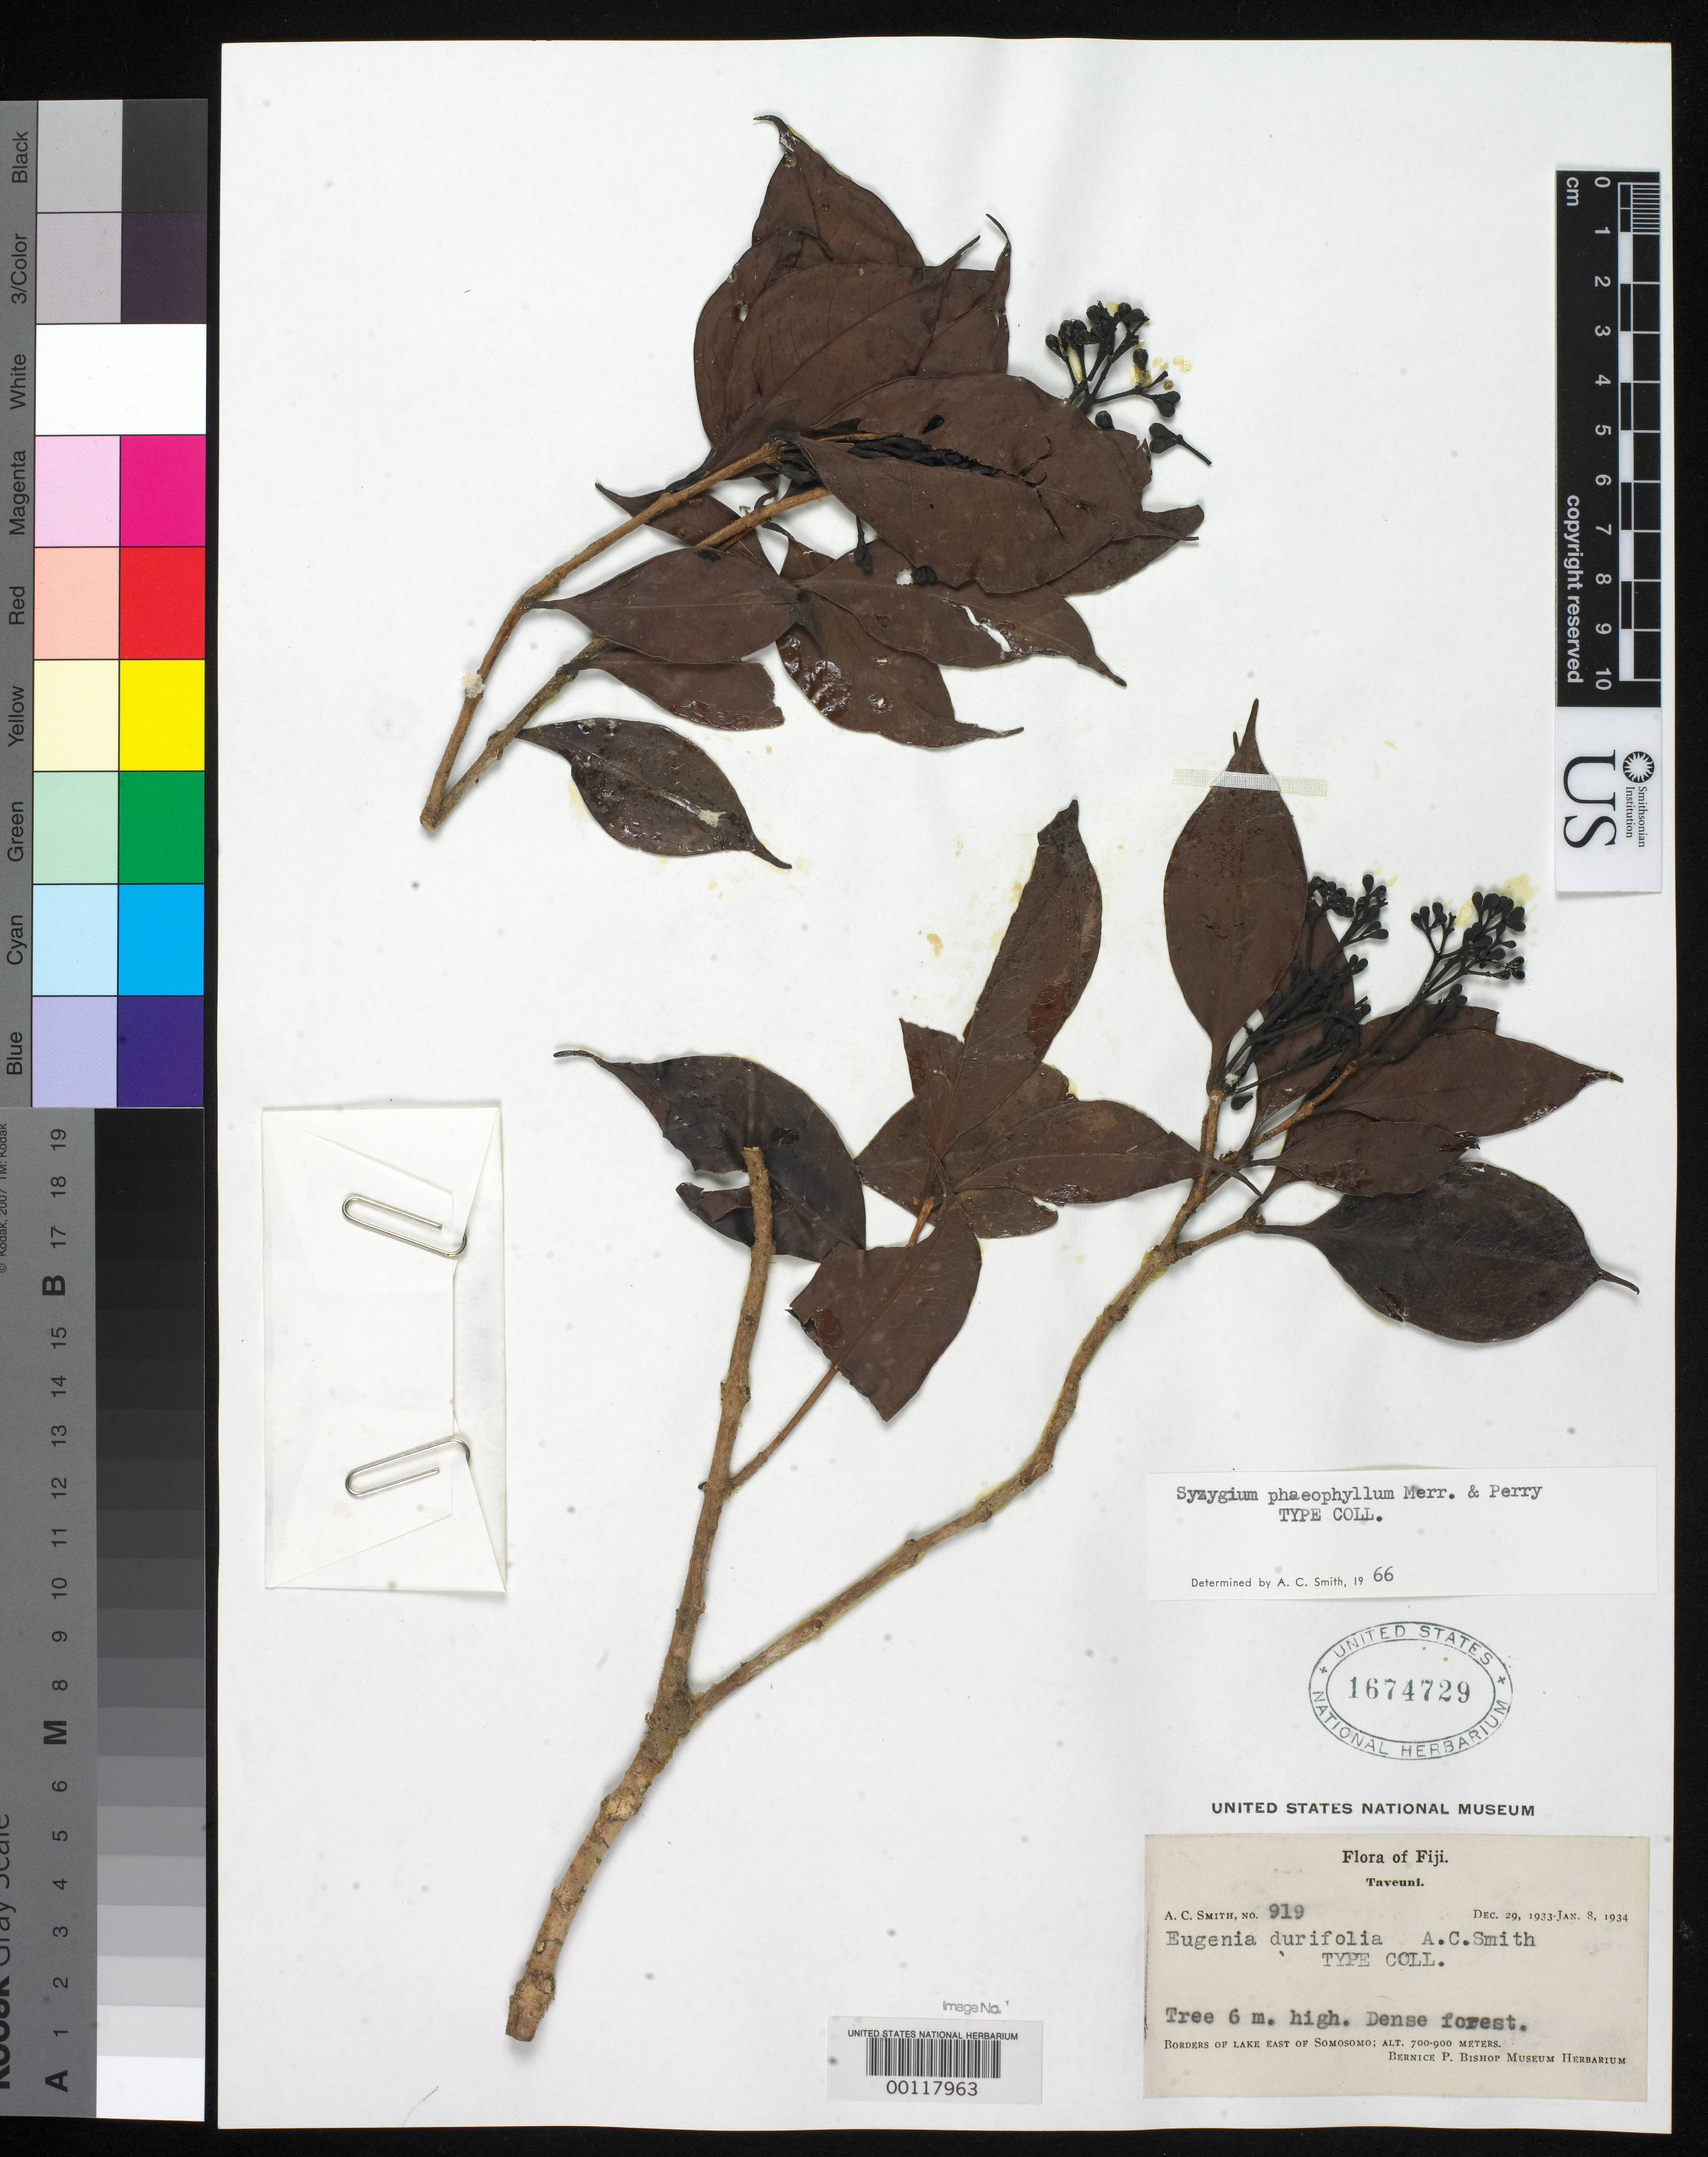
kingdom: Plantae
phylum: Tracheophyta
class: Magnoliopsida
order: Myrtales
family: Myrtaceae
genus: Eugenia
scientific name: Eugenia durifolia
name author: A.C. Sm.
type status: Isotype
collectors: A. C. Smith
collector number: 919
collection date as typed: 29 Dec 1933 to 08 Jan 1934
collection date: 1933-12-29/1934-01-08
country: Fiji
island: Taveuni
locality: E of Somosomo. [Vanua Levu Group]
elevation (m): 700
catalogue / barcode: US 1674729